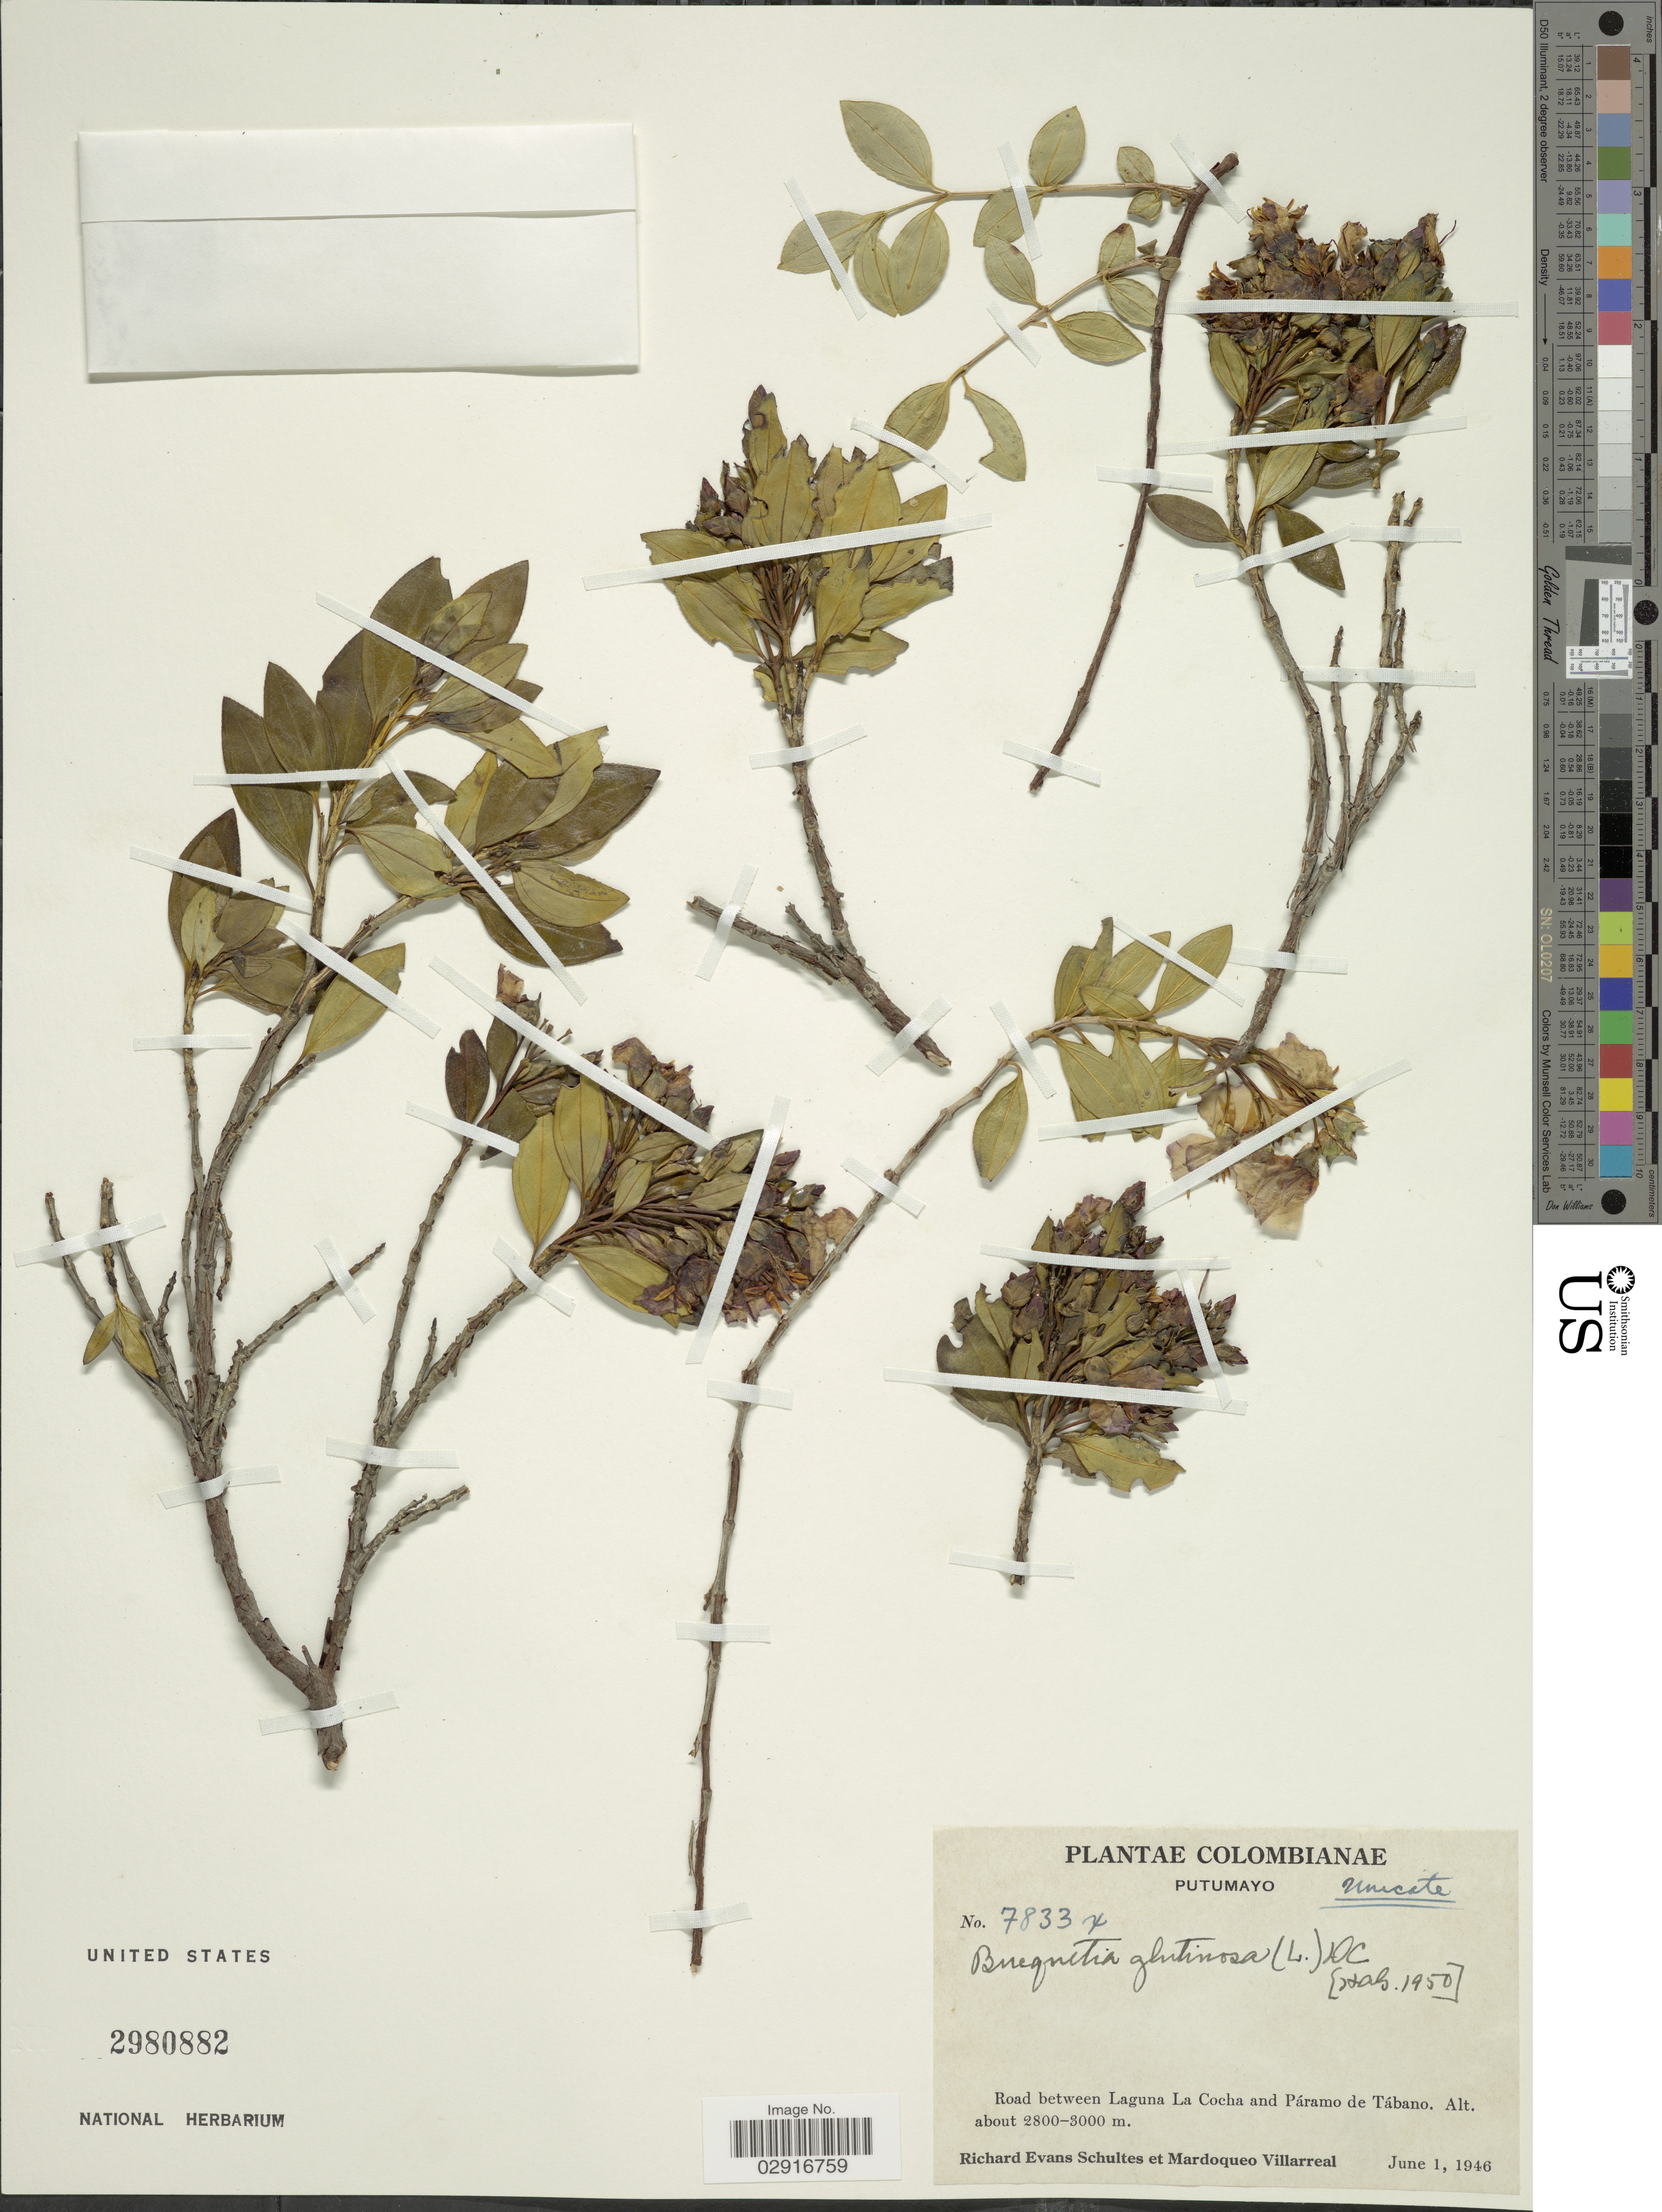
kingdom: Plantae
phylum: Tracheophyta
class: Magnoliopsida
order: Myrtales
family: Melastomataceae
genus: Bucquetia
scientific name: Bucquetia glutinosa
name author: DC.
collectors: R. E. Schultes & M. Villarreal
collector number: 7833y*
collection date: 1946-06-01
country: Colombia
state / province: Putumayo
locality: Road between Laguna La Cocha and Páramo de Tábano.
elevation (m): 2800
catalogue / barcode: US 2980882